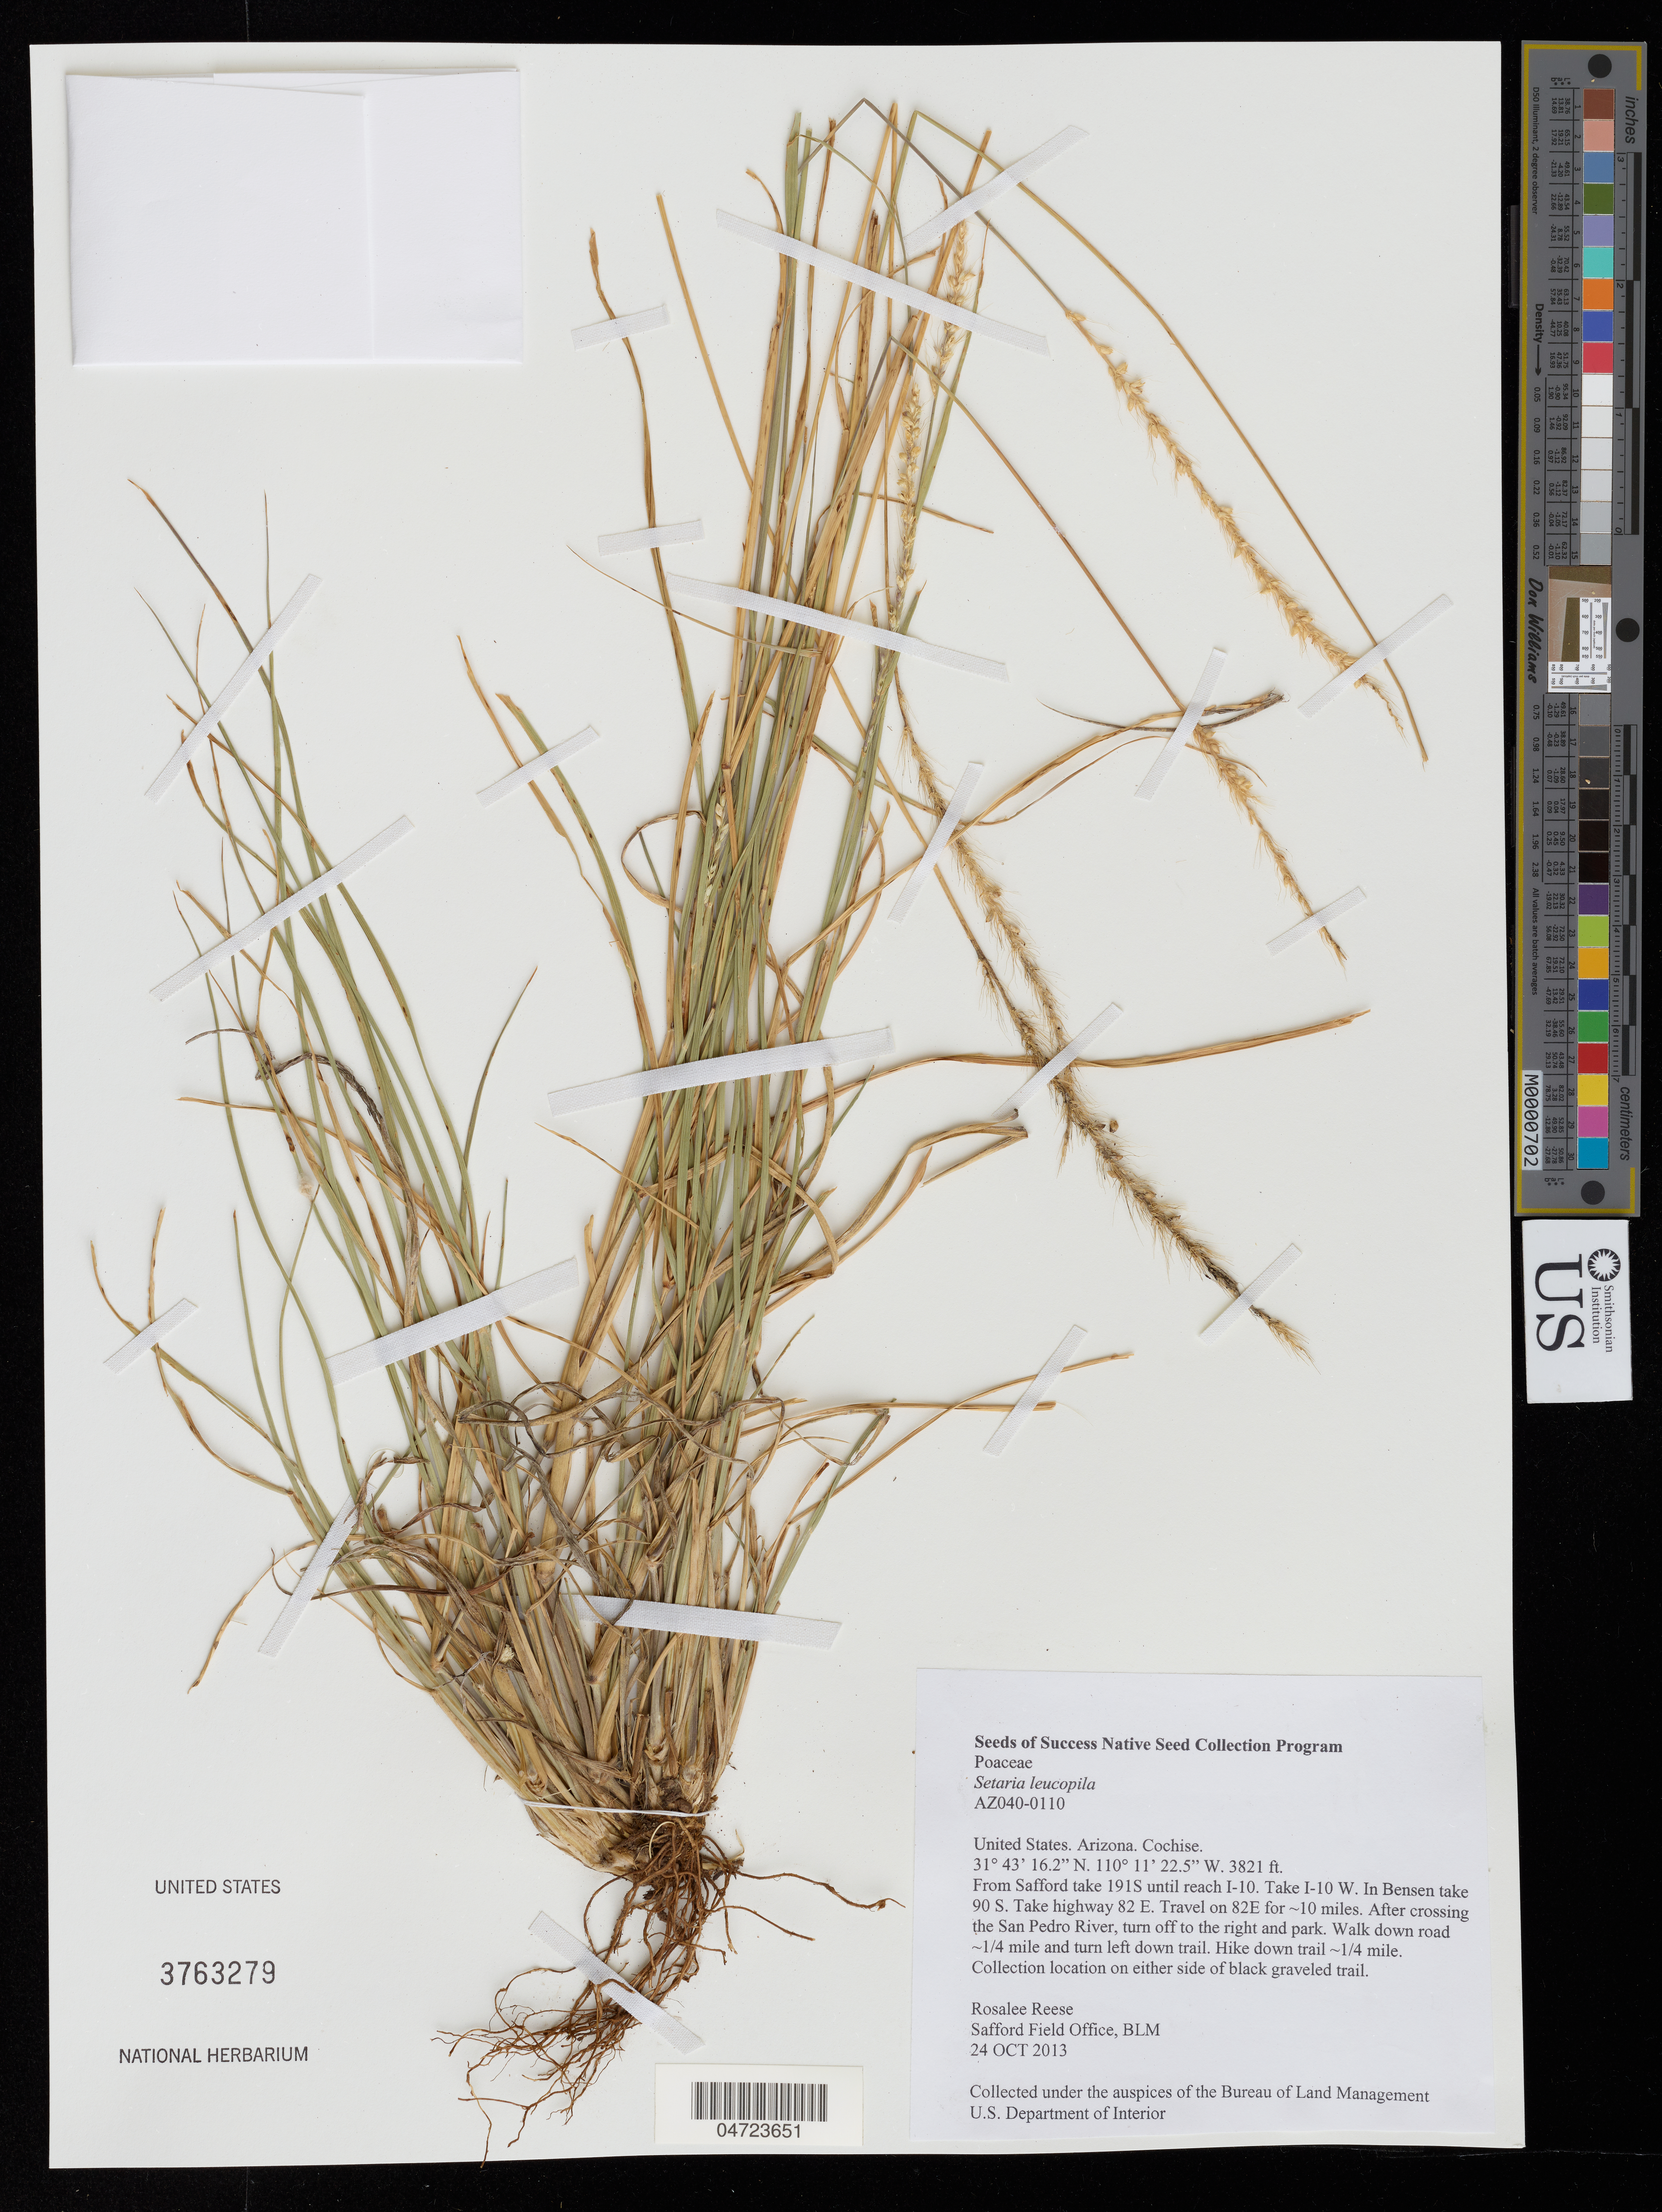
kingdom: Plantae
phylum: Tracheophyta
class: Liliopsida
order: Poales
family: Poaceae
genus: Setaria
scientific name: Setaria leucopila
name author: (Scribn. & Merr.) K. Schum.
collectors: R. Reese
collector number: AZ040-0110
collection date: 2013-10-24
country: United States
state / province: Arizona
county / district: Cochise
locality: Cochise. From Safford take 191S until reach I-10. Take I-10 W. In Bensen take 90 S. Take highway 82 E. Travel on 82E for ~10 miles. After crossing the San Pedro River, turn off to the right and park. Walk down road ~1/4 mile and turn left down trail. Hike down trail ~1/4 mile. Collection location on either side of black graveled trail.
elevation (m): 1165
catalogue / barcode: US 3763279